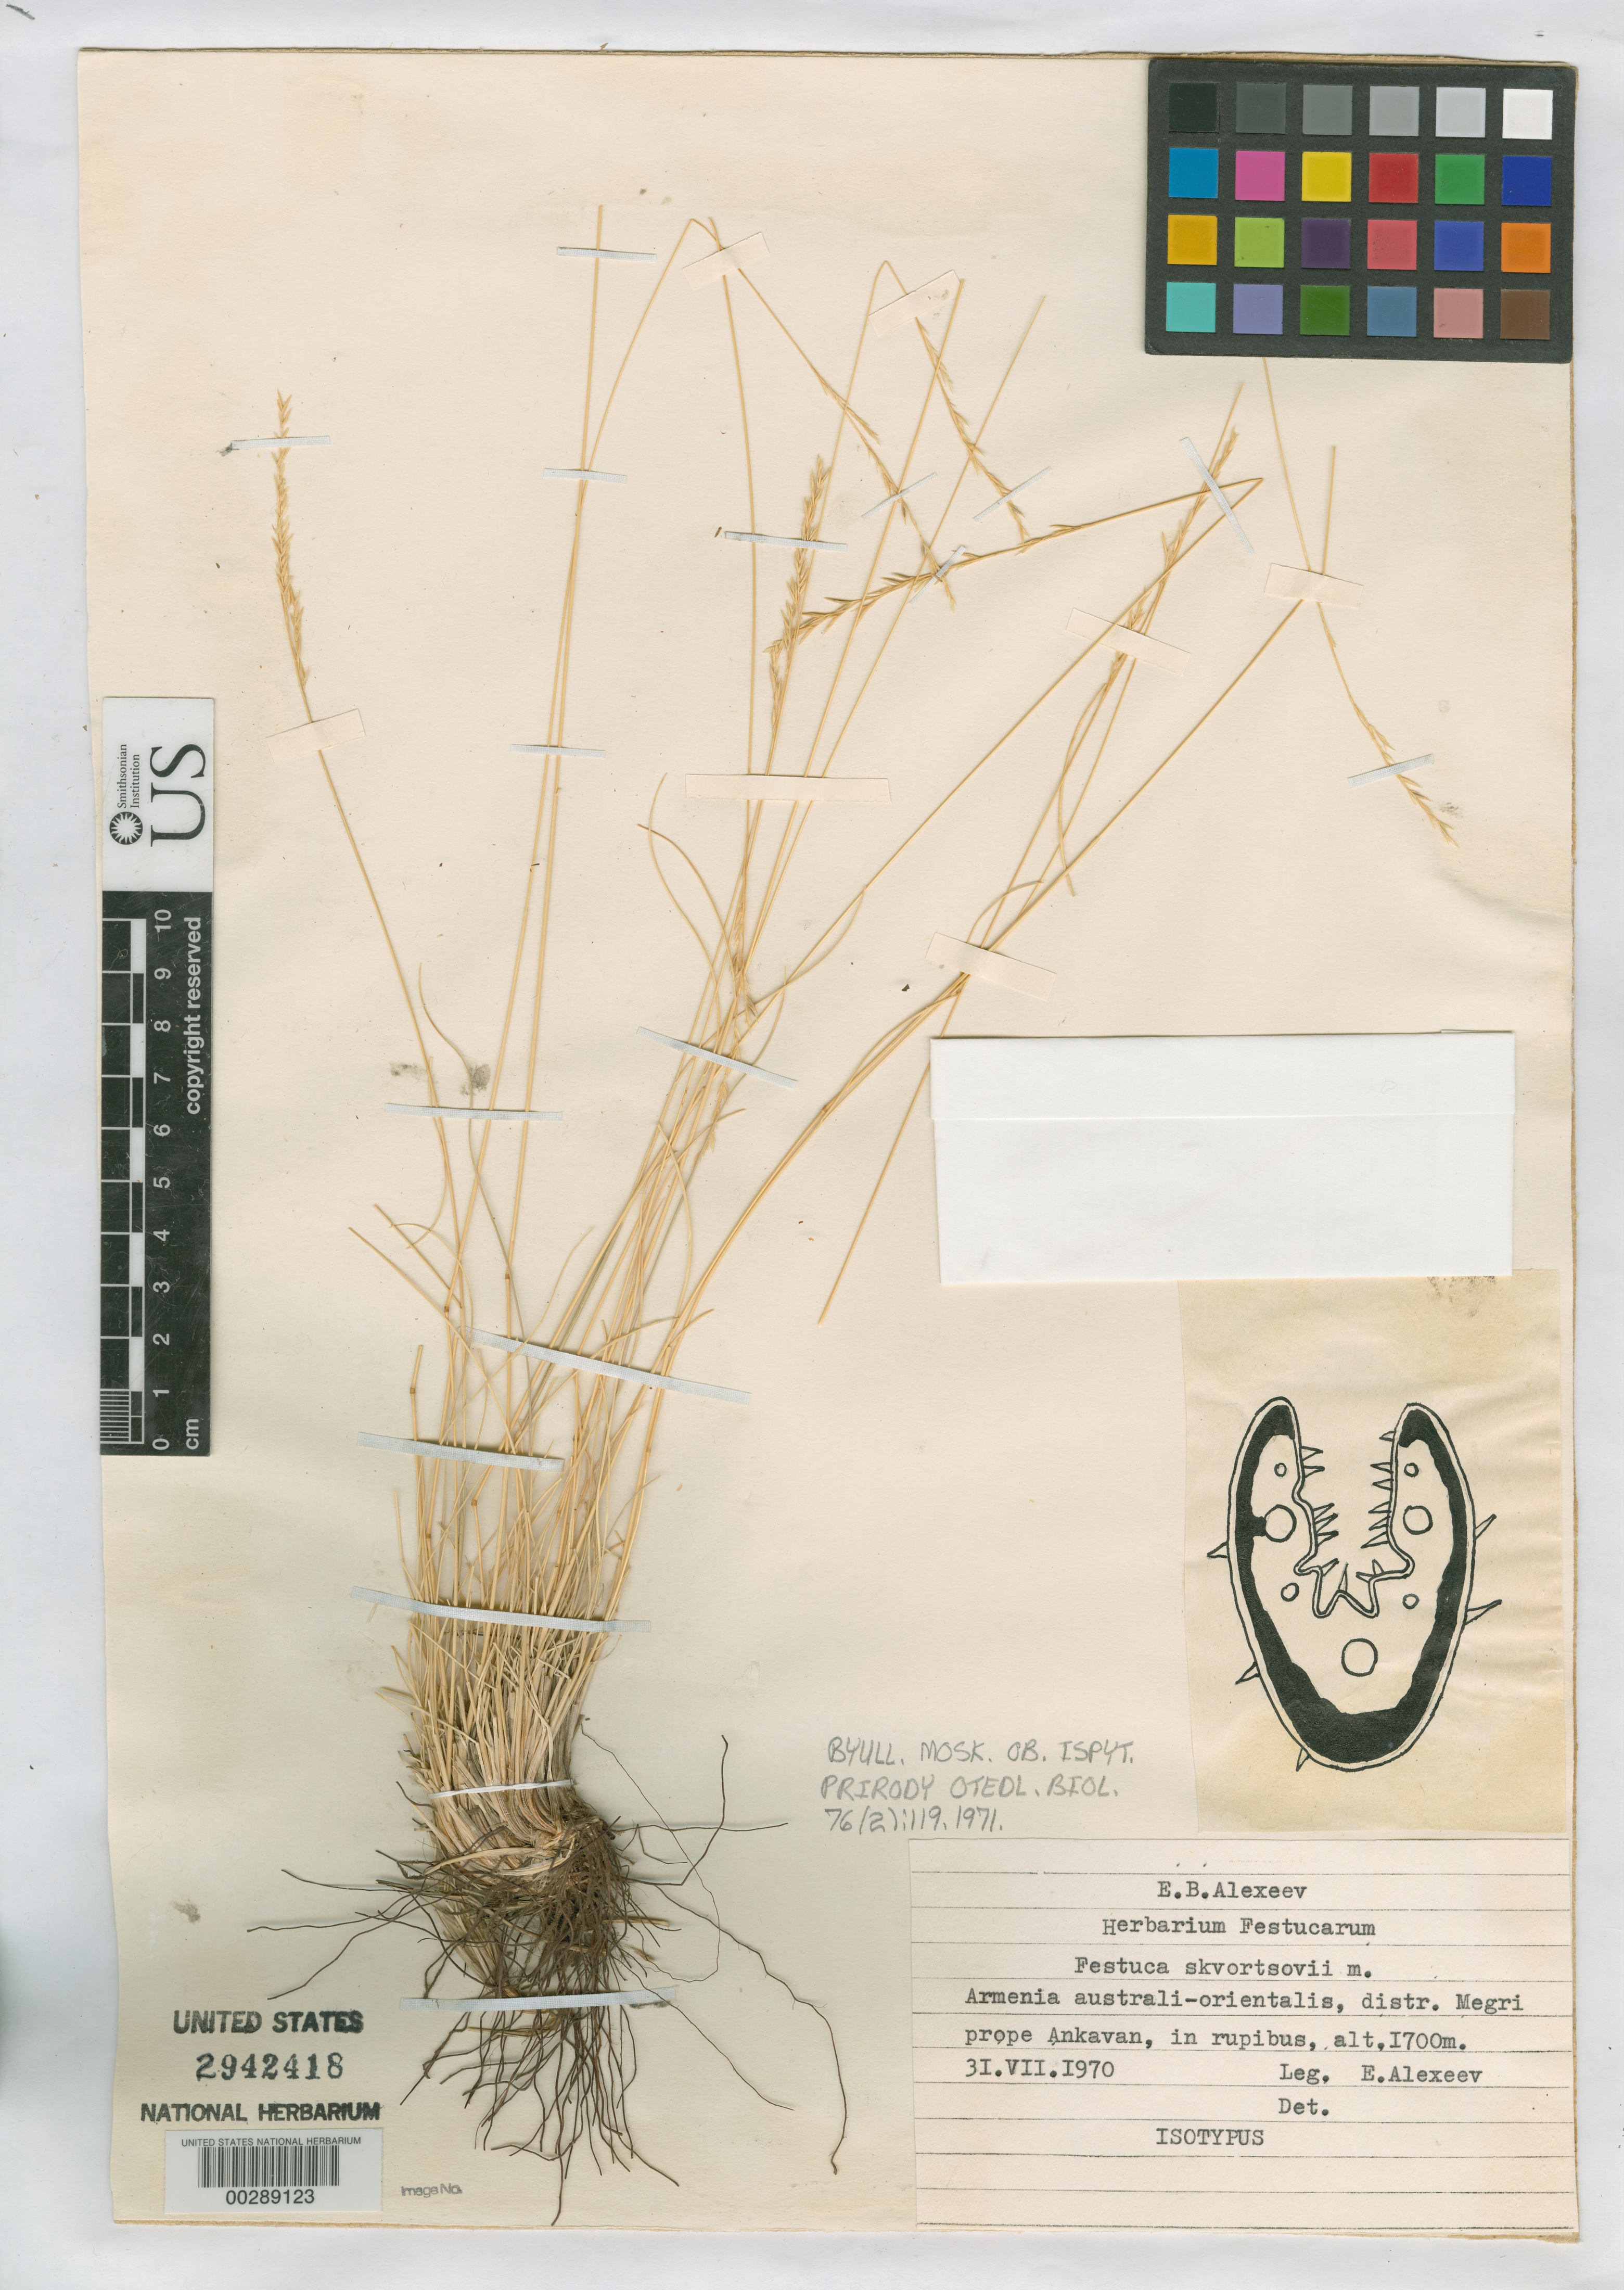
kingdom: Plantae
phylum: Tracheophyta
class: Liliopsida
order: Poales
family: Poaceae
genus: Festuca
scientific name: Festuca skvortsovii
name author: E.B. Alexeev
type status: Isotype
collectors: E. B. Alexeev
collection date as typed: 31 Jul 1970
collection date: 1970-07-31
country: Armenia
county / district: Megri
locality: Armenia Australi-orientalis, prope Ankavan. [SE Armenia (Syunik' or Kotayk' province), near Ankavan] (on label as USSR)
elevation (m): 1700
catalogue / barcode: US 2942418